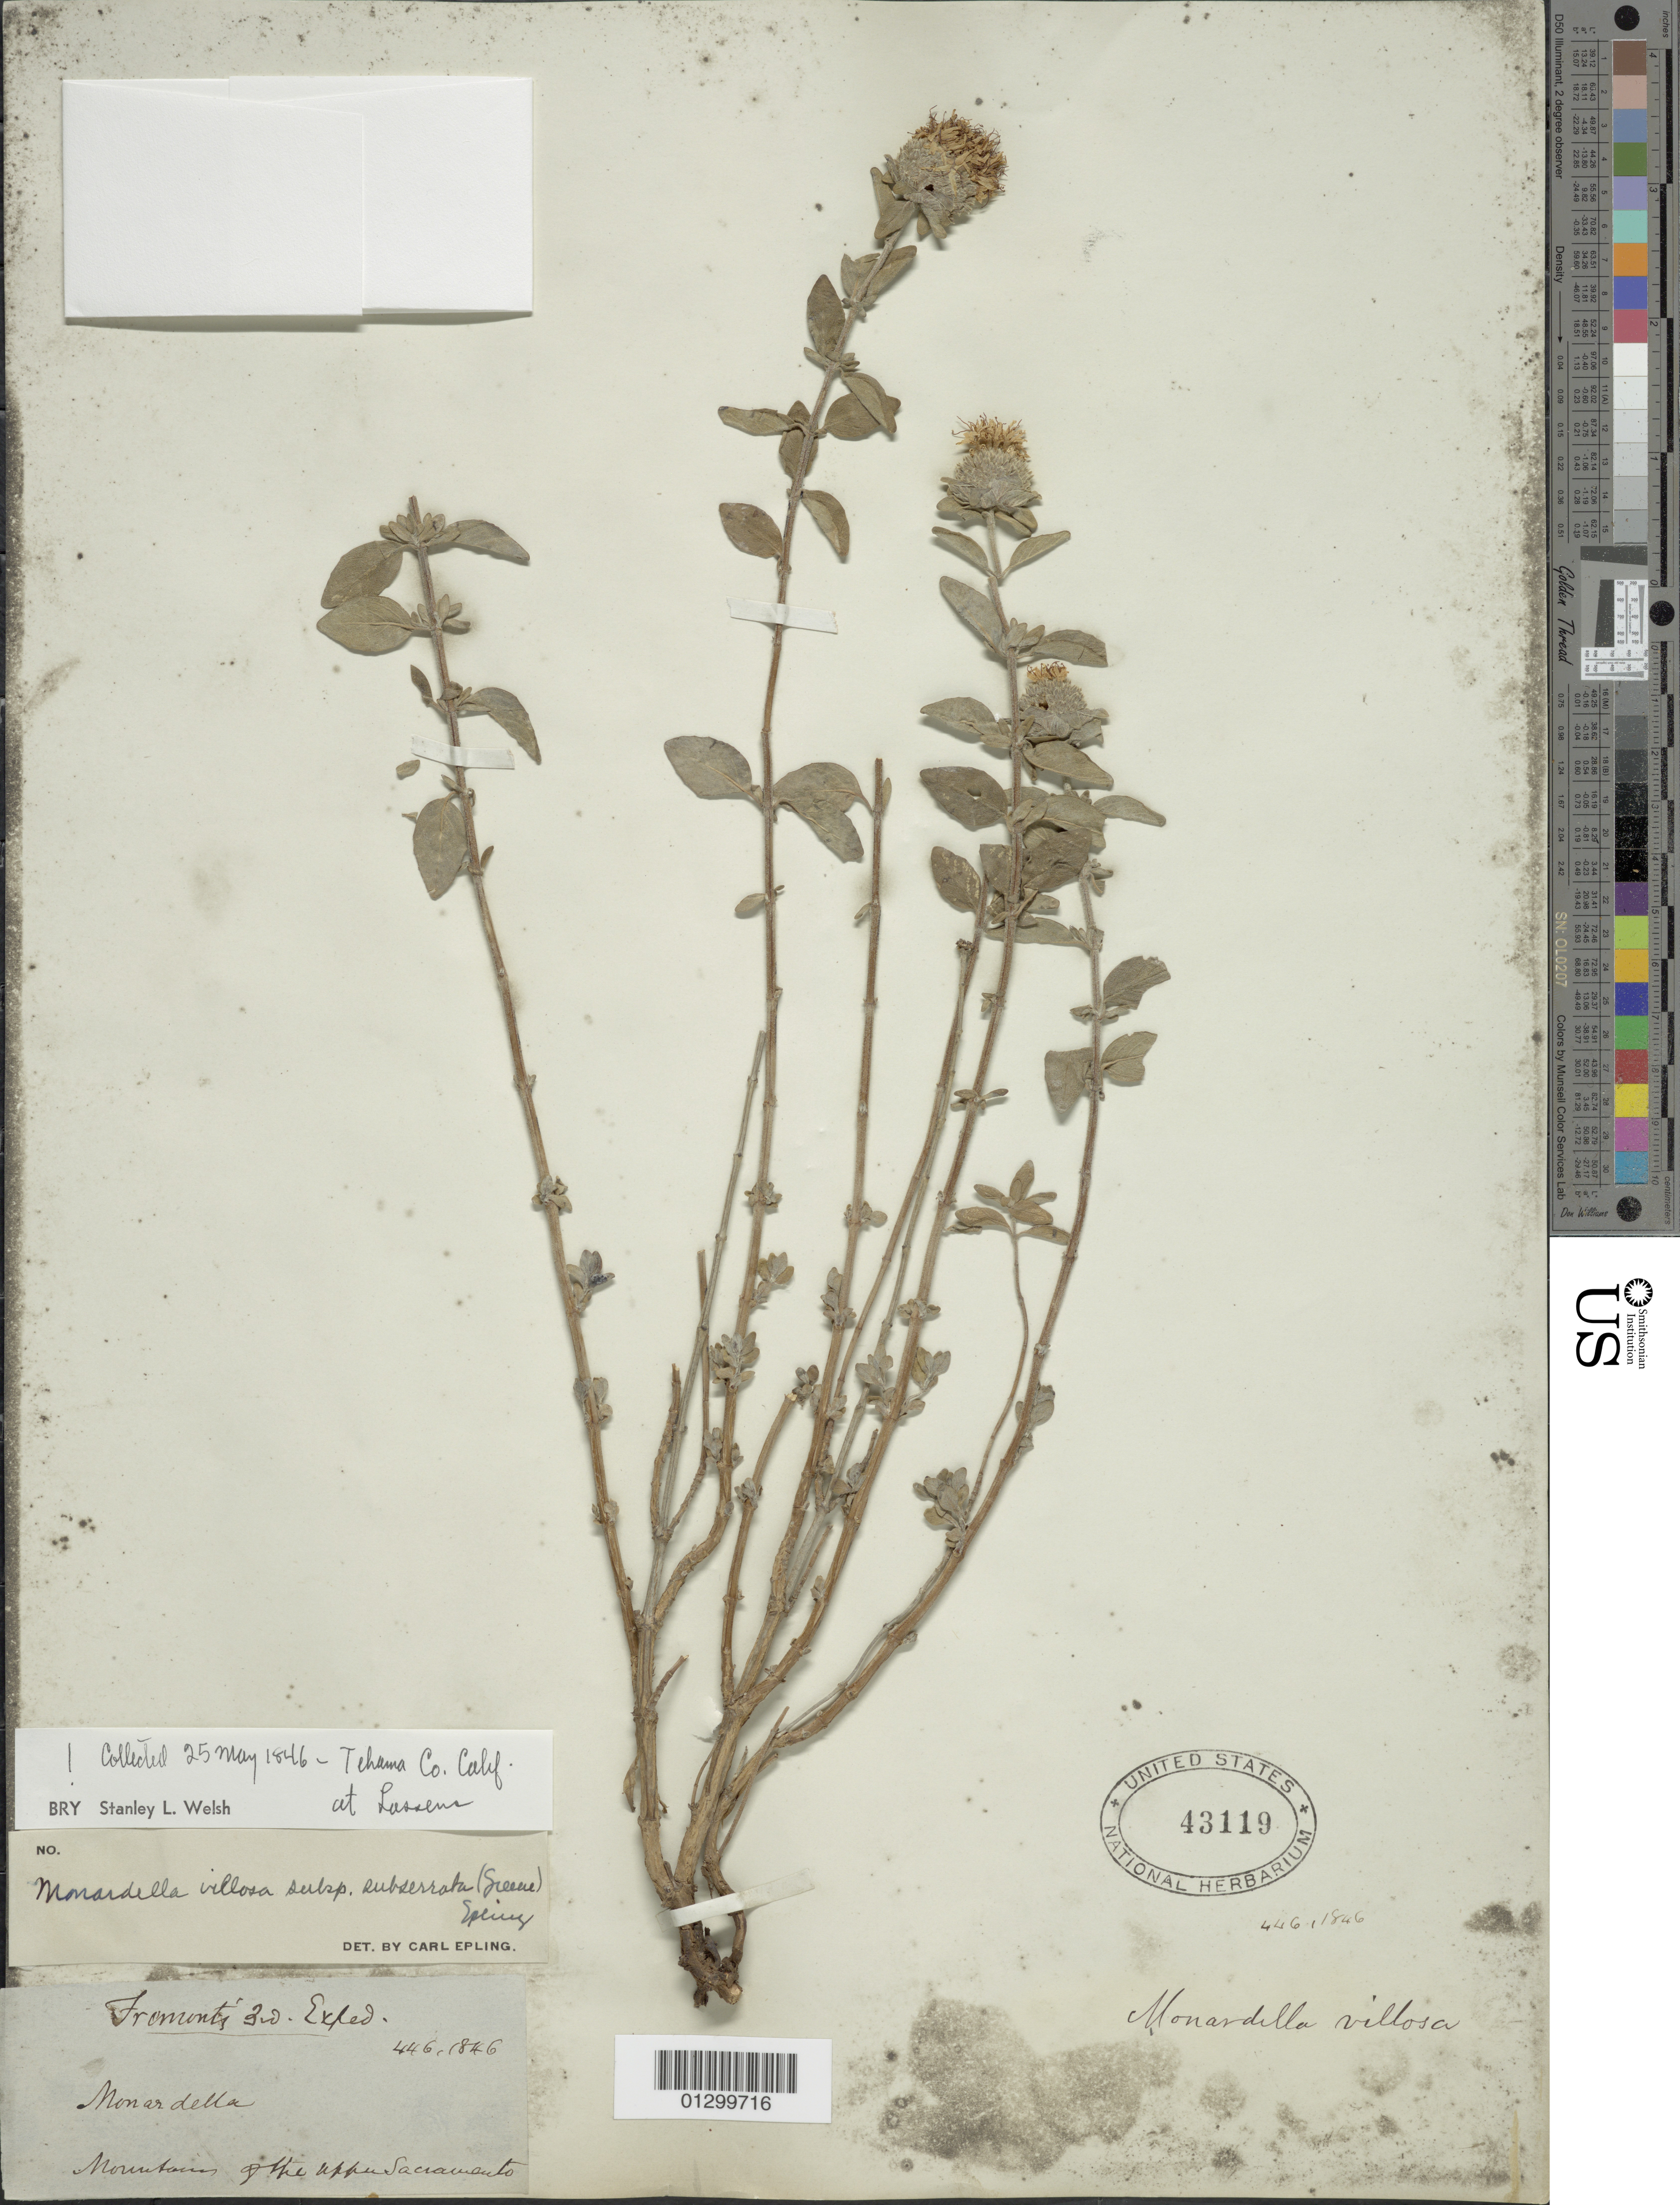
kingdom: Plantae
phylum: Tracheophyta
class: Magnoliopsida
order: Lamiales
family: Lamiaceae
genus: Monardella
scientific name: Monardella villosa subsp. subserrata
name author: (Greene) Epling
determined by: Epling, C. C.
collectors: J. C. Frémont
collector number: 446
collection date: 1846-05-25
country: United States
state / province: California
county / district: Tehama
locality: Mountains of the Upper Sacramento; "at Lassens"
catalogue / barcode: US 43119